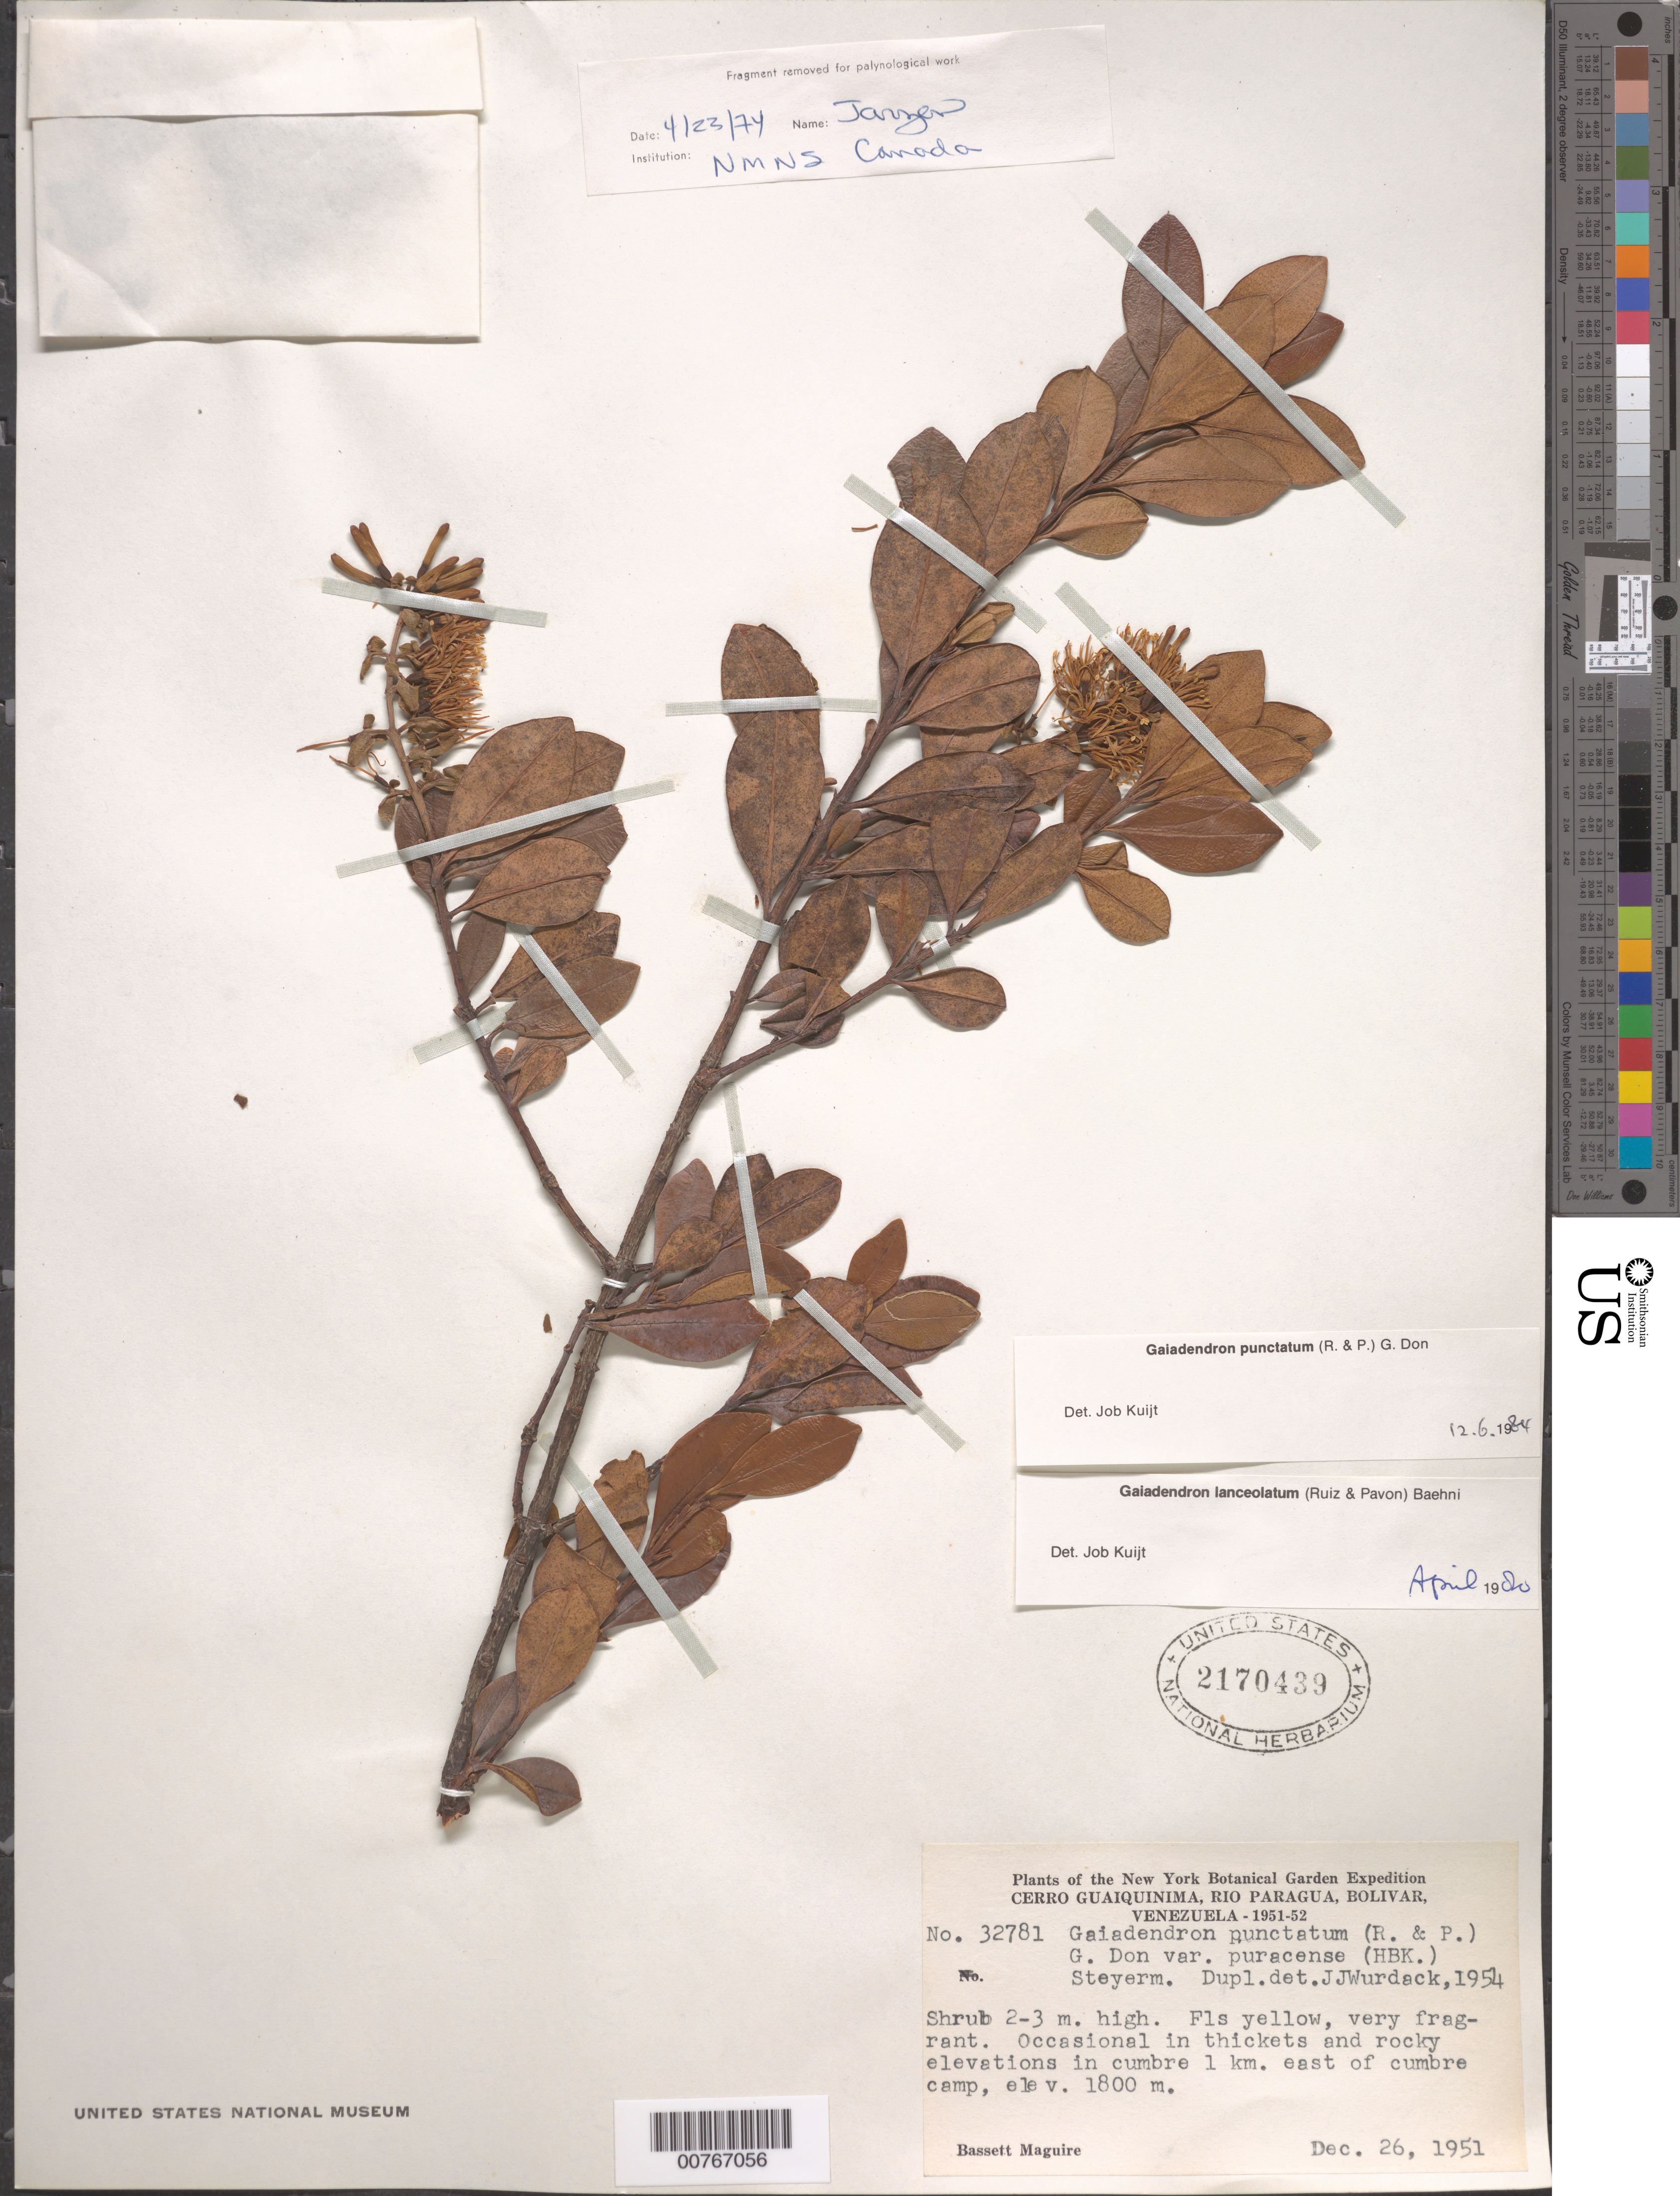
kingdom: Plantae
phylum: Tracheophyta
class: Magnoliopsida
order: Santalales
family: Loranthaceae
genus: Gaiadendron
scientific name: Gaiadendron punctatum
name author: (Ruiz & Pav.) G. Don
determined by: Kuijt, Job, (CANADA)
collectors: B. Maguire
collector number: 32781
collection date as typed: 26-Dec-51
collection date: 1951-12-26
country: Venezuela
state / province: Bolívar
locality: Cerro Guaiquinima, Río Paragua, 1 km E of Cumbre Camp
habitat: Thickets and rocky elevations in cumbre 1 km. east of cumbre camp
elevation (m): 1800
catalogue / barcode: US 2170439